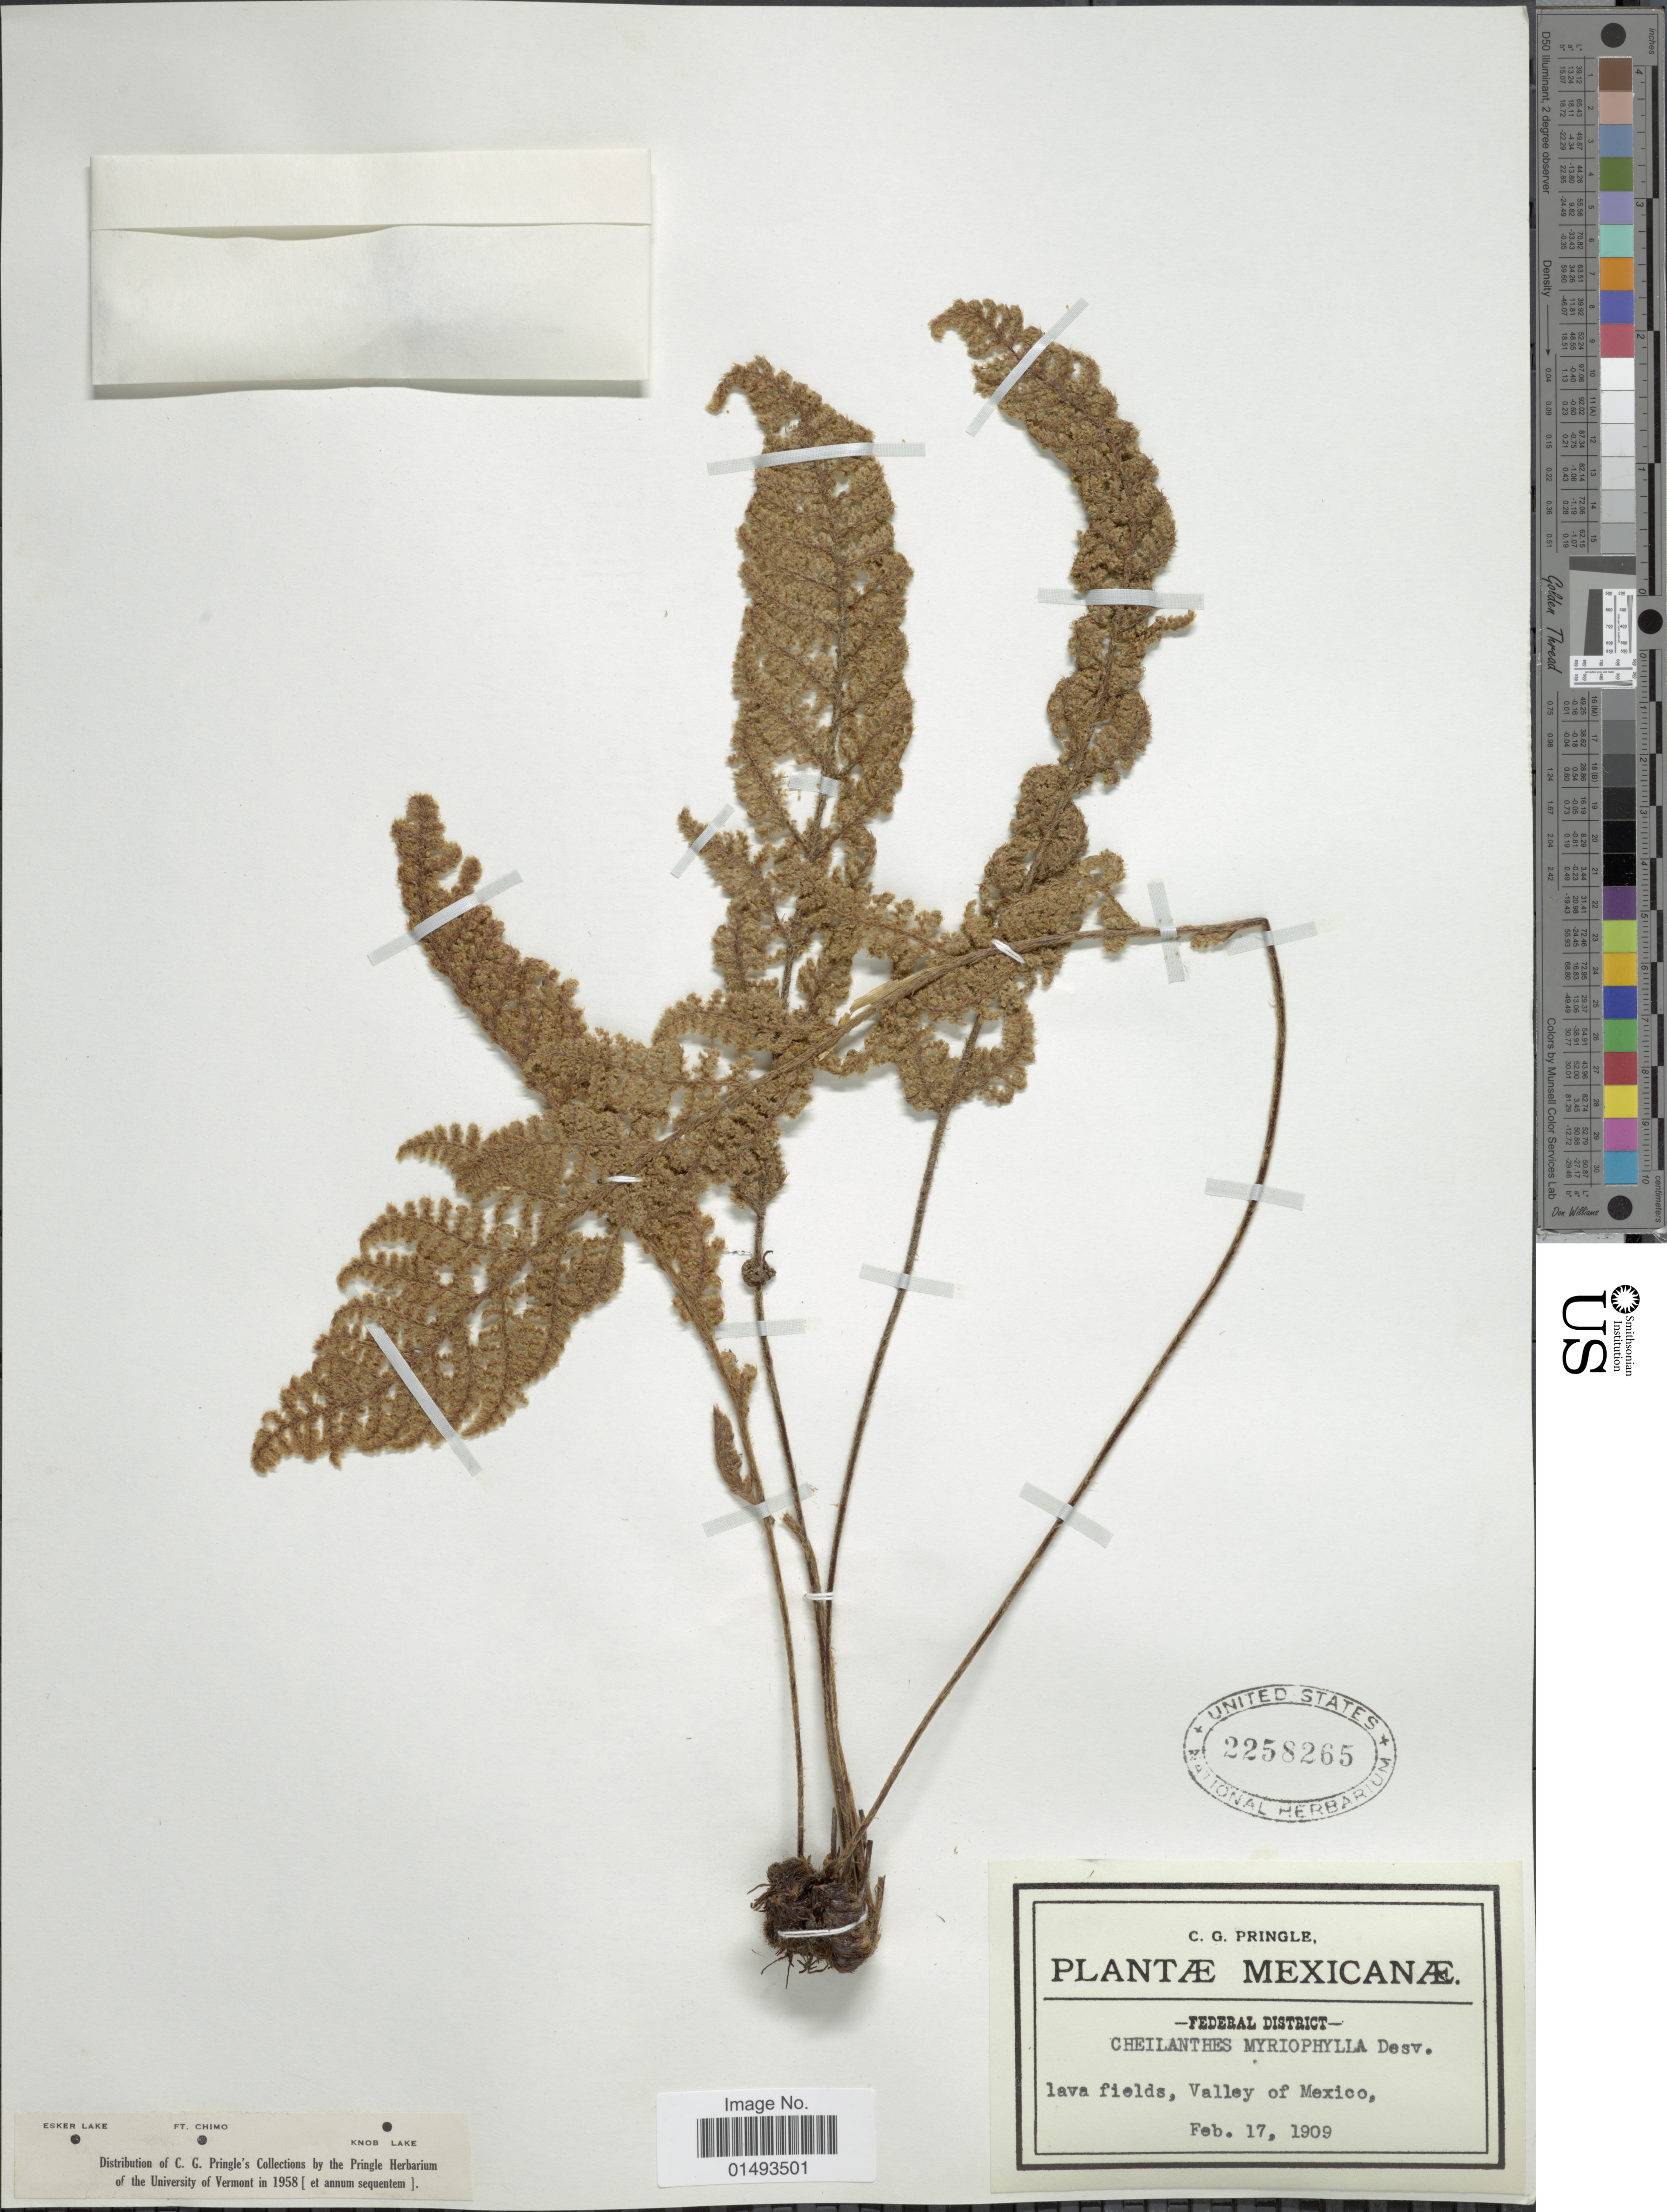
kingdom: Plantae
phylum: Tracheophyta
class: Polypodiopsida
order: Polypodiales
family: Pteridaceae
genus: Myriopteris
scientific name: Myriopteris myriophylla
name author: (Desv.) J. Sm.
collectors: C. G. Pringle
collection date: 1909-02-17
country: Mexico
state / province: Distrito Federal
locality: Lava fields, Valley of Mexic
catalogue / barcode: US 2258265